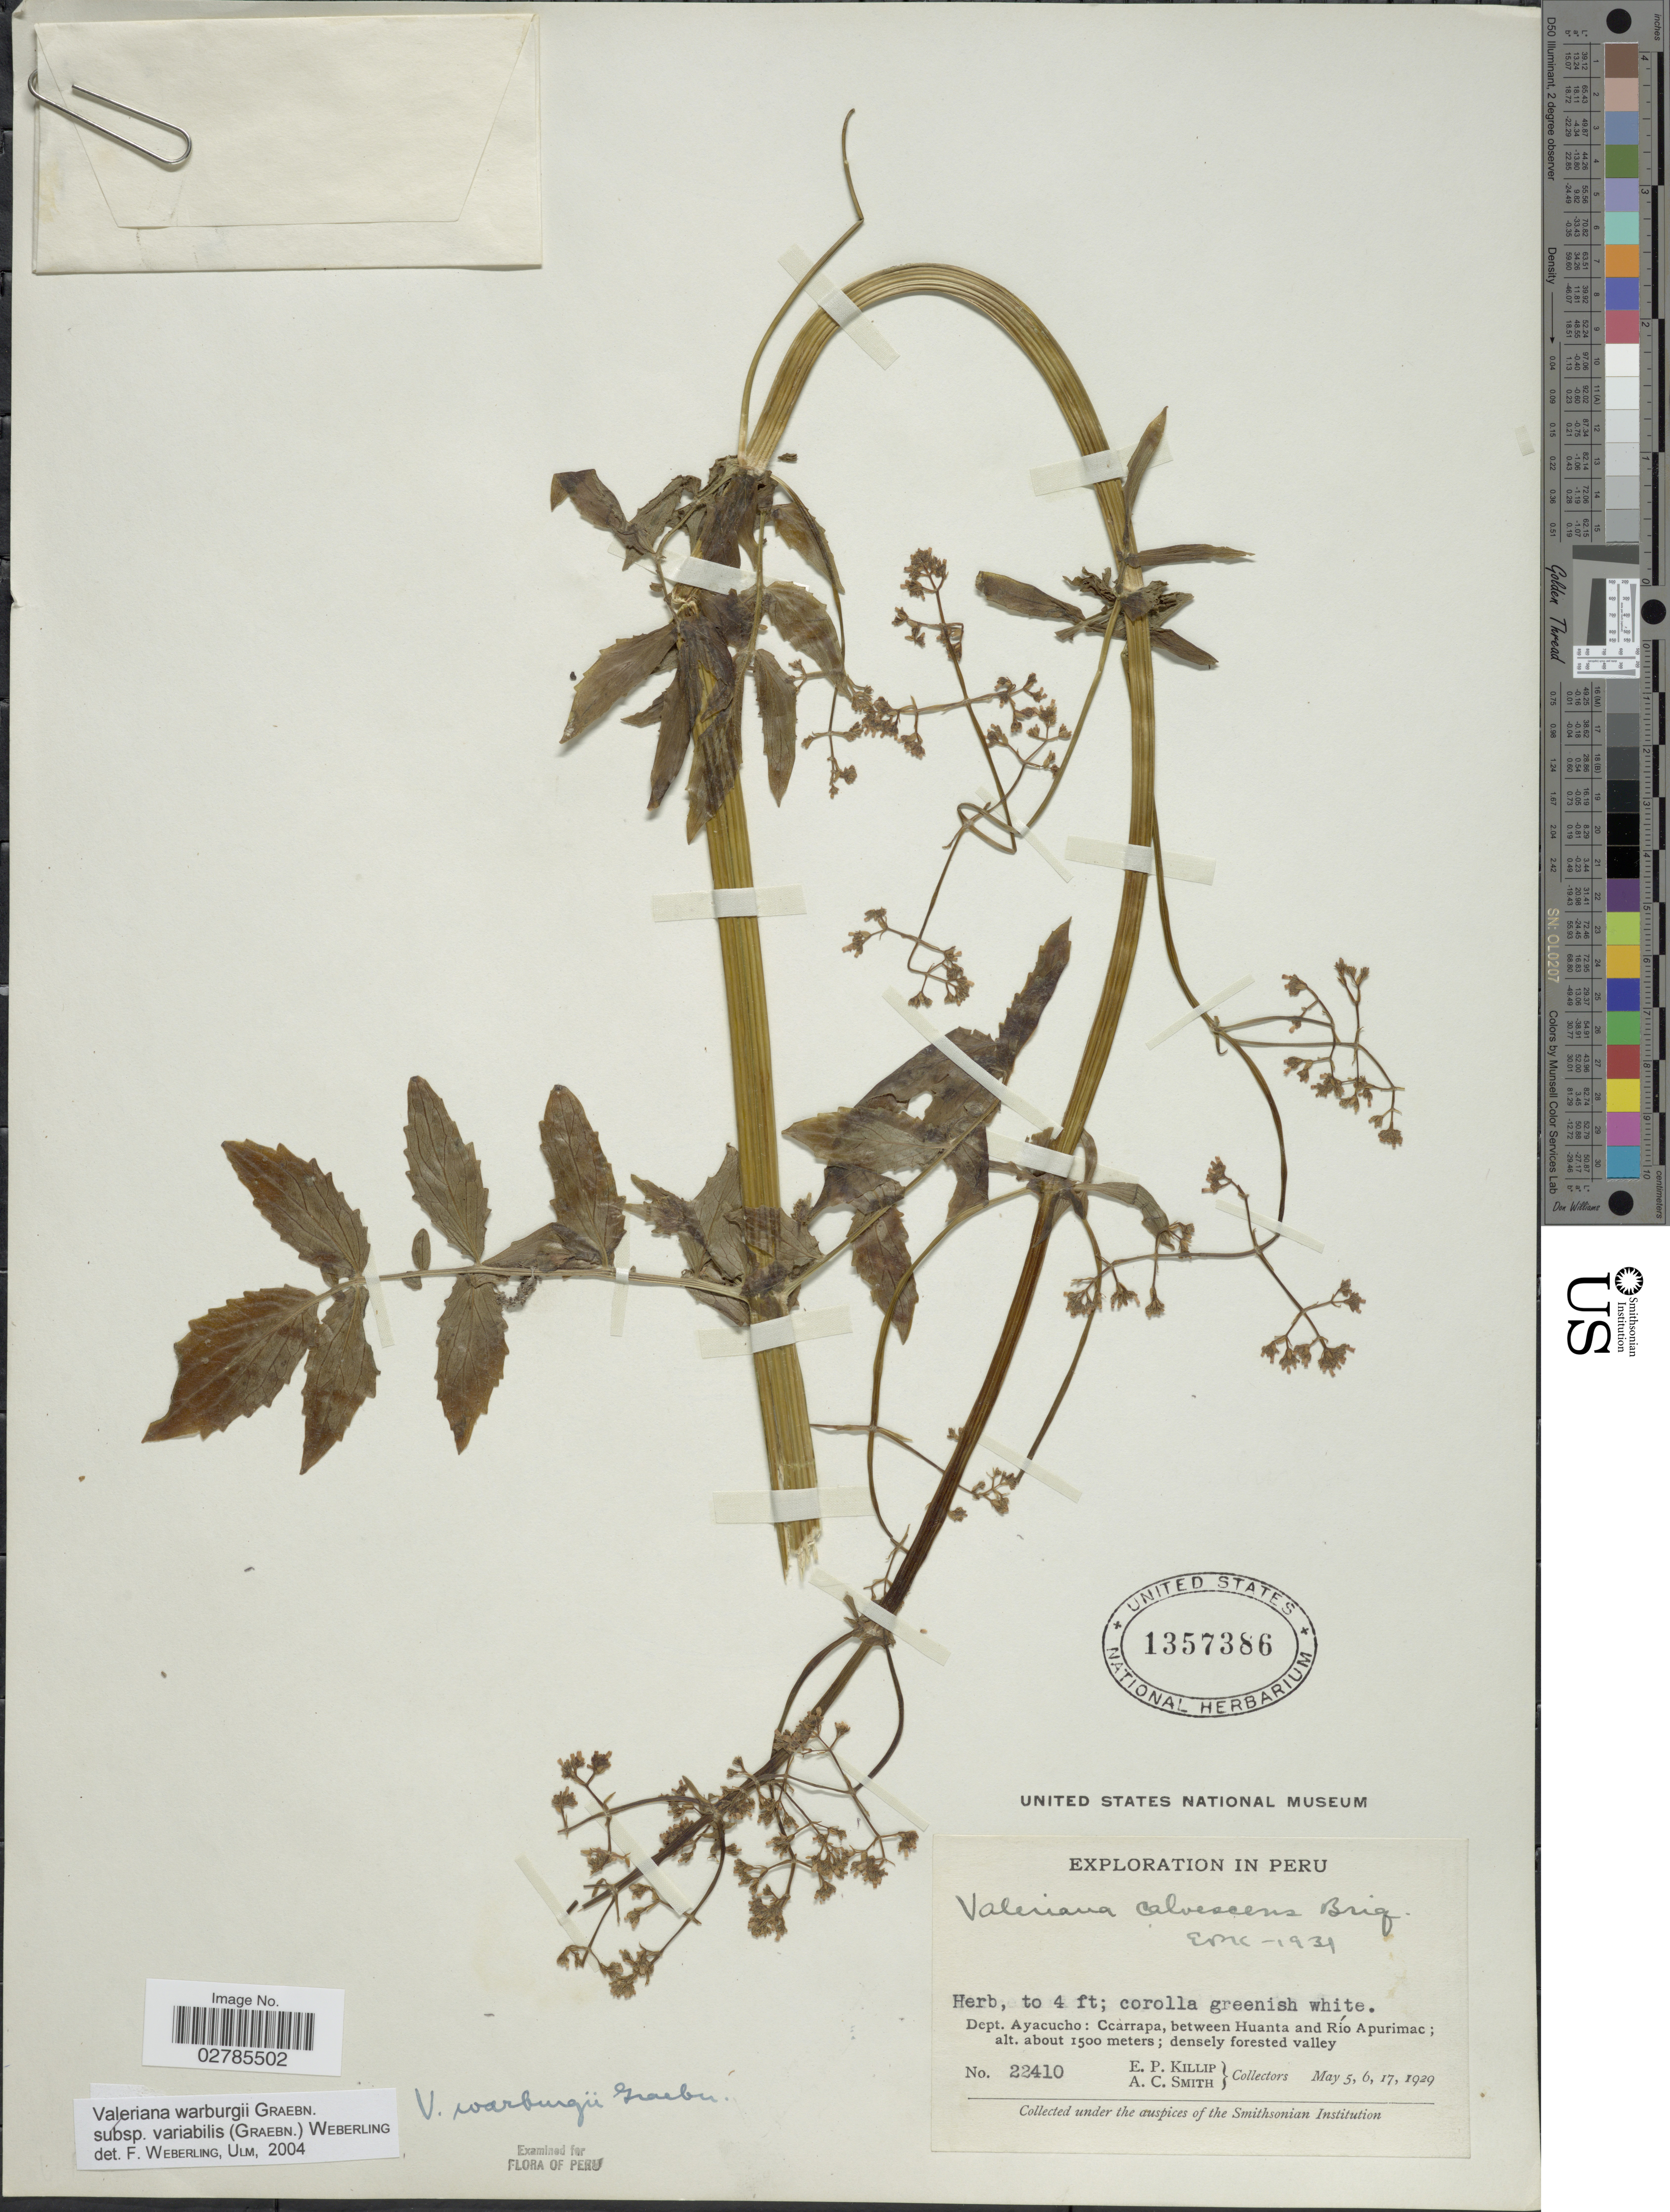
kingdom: Plantae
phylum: Tracheophyta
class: Magnoliopsida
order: Dipsacales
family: Caprifoliaceae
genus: Valeriana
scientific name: Valeriana variabilis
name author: Graebn.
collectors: E. P. Killip & A. C. Smith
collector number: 22410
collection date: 1929-05-05/1929-05-17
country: Peru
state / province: Ayacucho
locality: Dept. Ayacucho: Ccarrapa, between Huanta and Río Apurimac.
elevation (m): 1500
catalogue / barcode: US 1357386